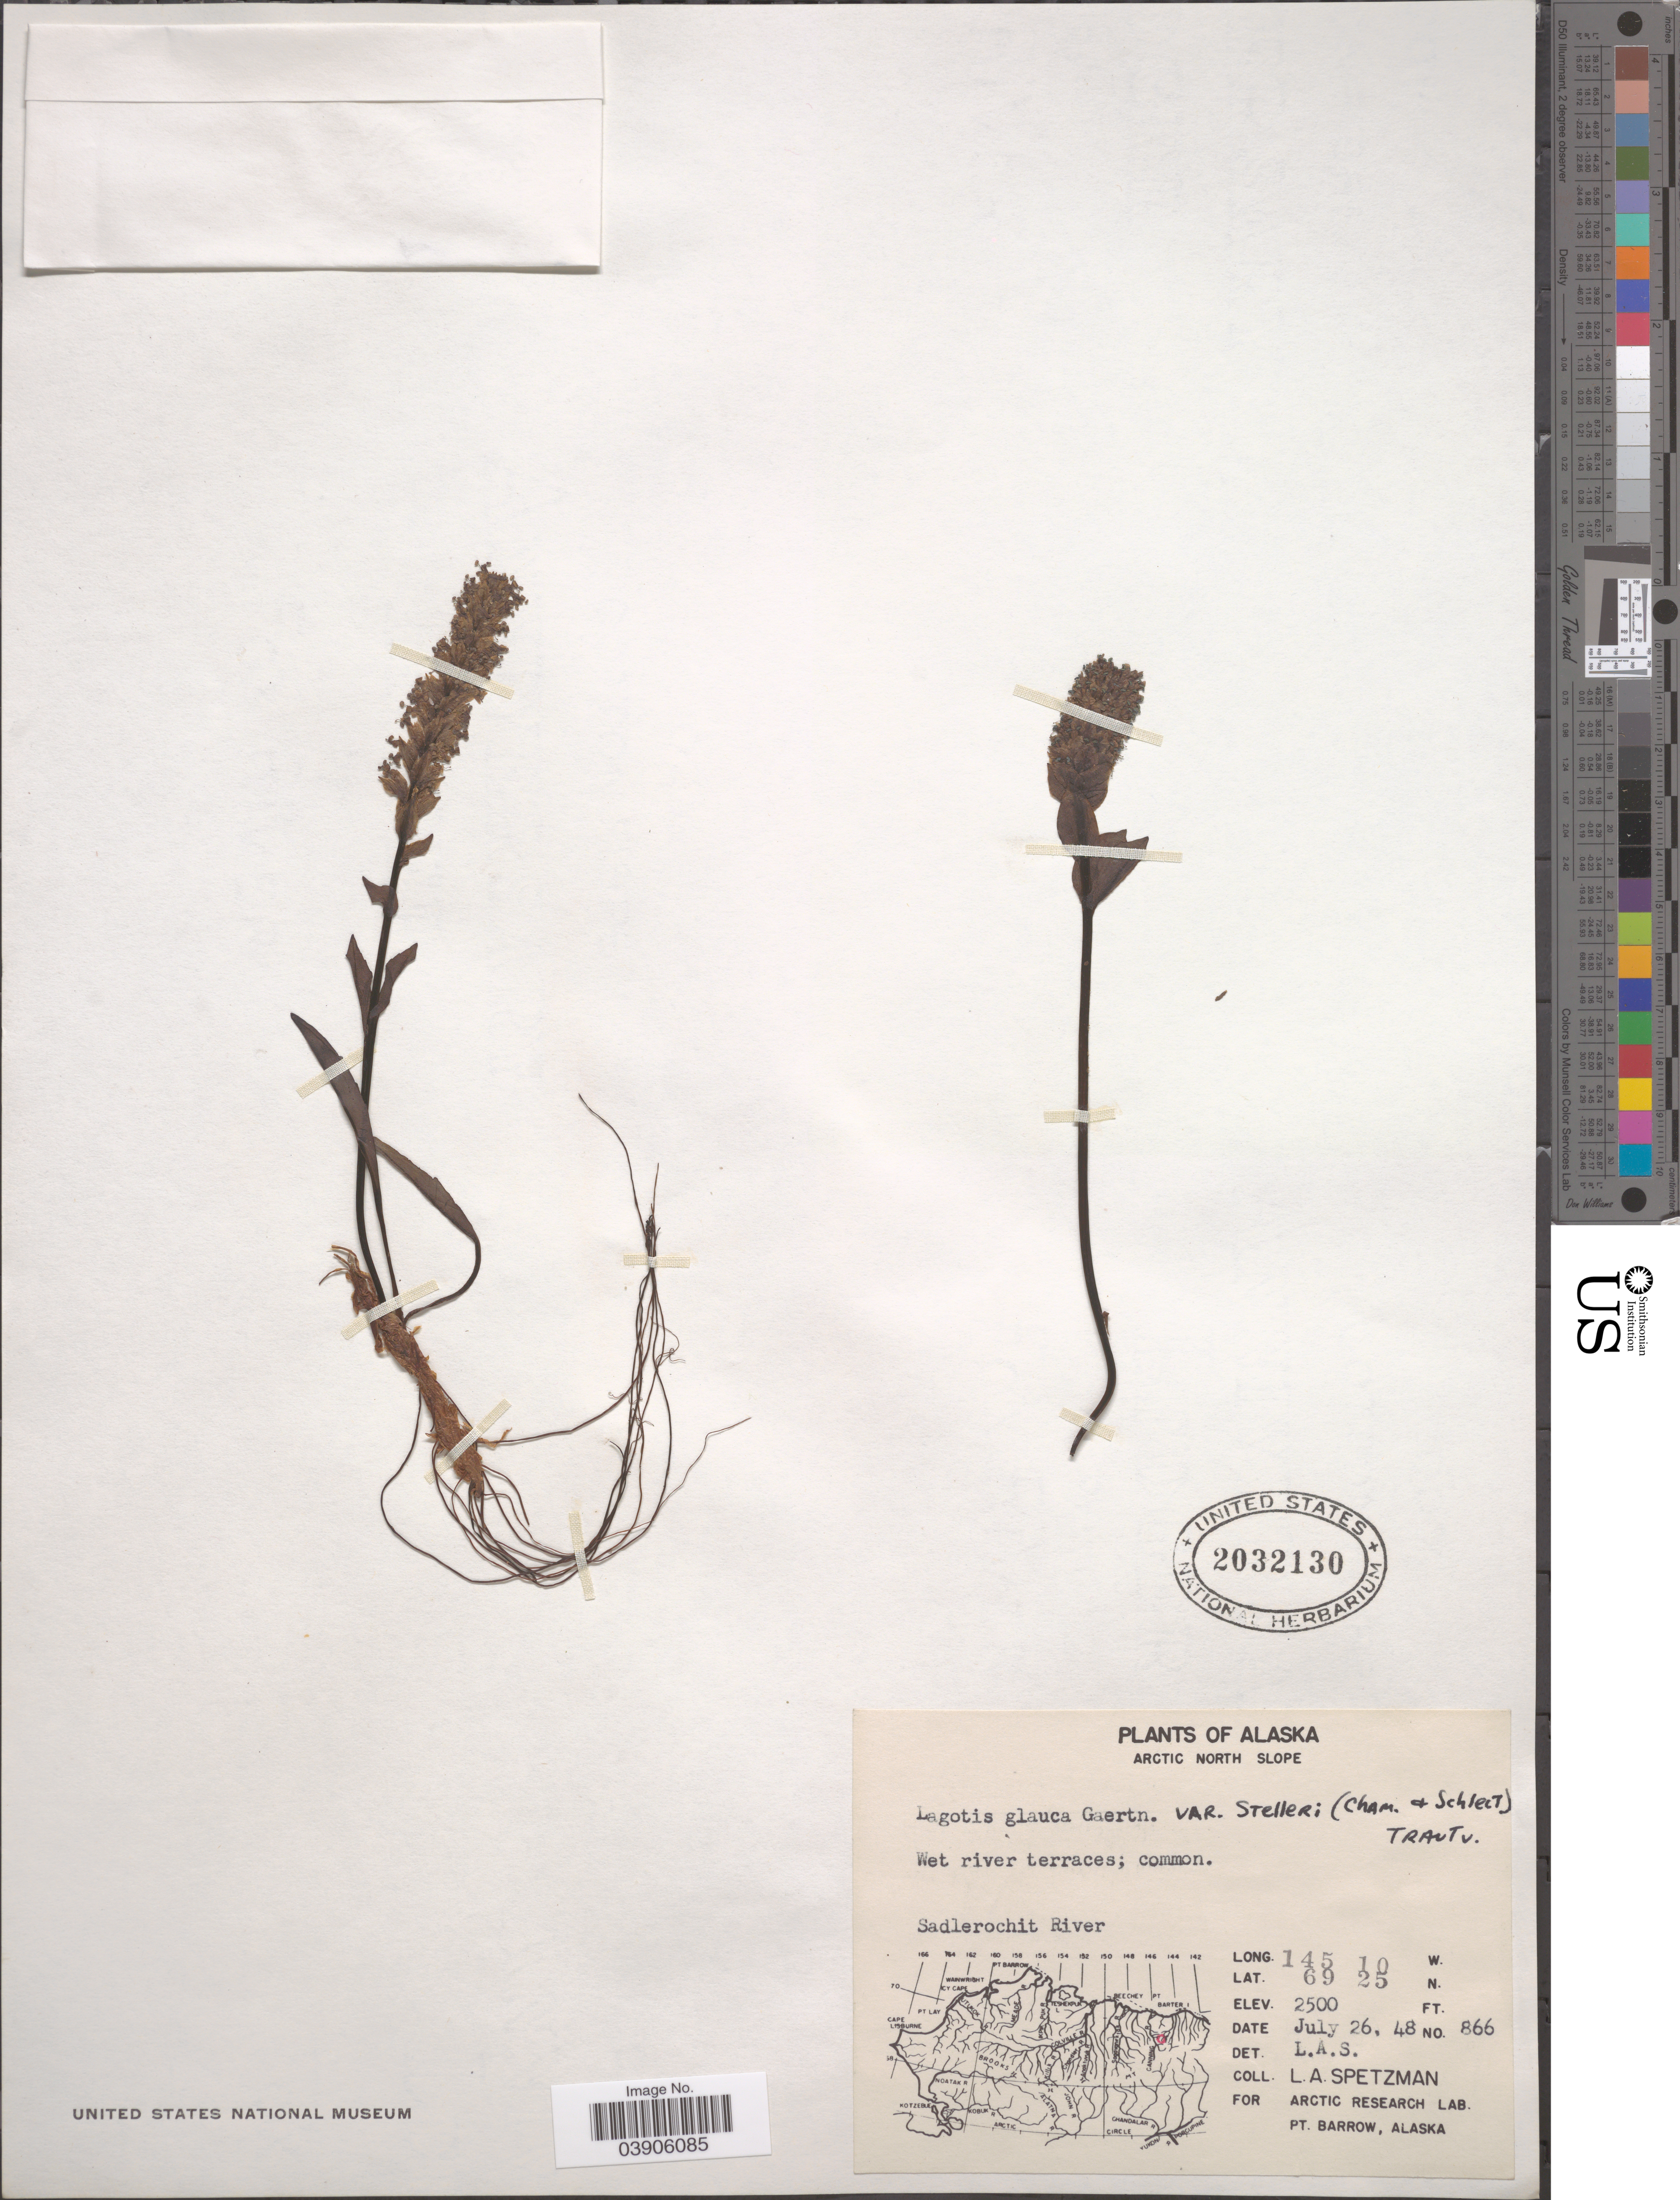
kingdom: Plantae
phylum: Tracheophyta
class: Magnoliopsida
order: Lamiales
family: Plantaginaceae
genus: Lagotis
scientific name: Lagotis glauca var. stelleri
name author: Trautv.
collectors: L. Spetzman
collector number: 866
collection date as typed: Transcribed d/m/y: 26/7/48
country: United States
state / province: Alaska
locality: Arctic North Slope. Sadlerochit River.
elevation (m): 762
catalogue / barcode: US 2032130